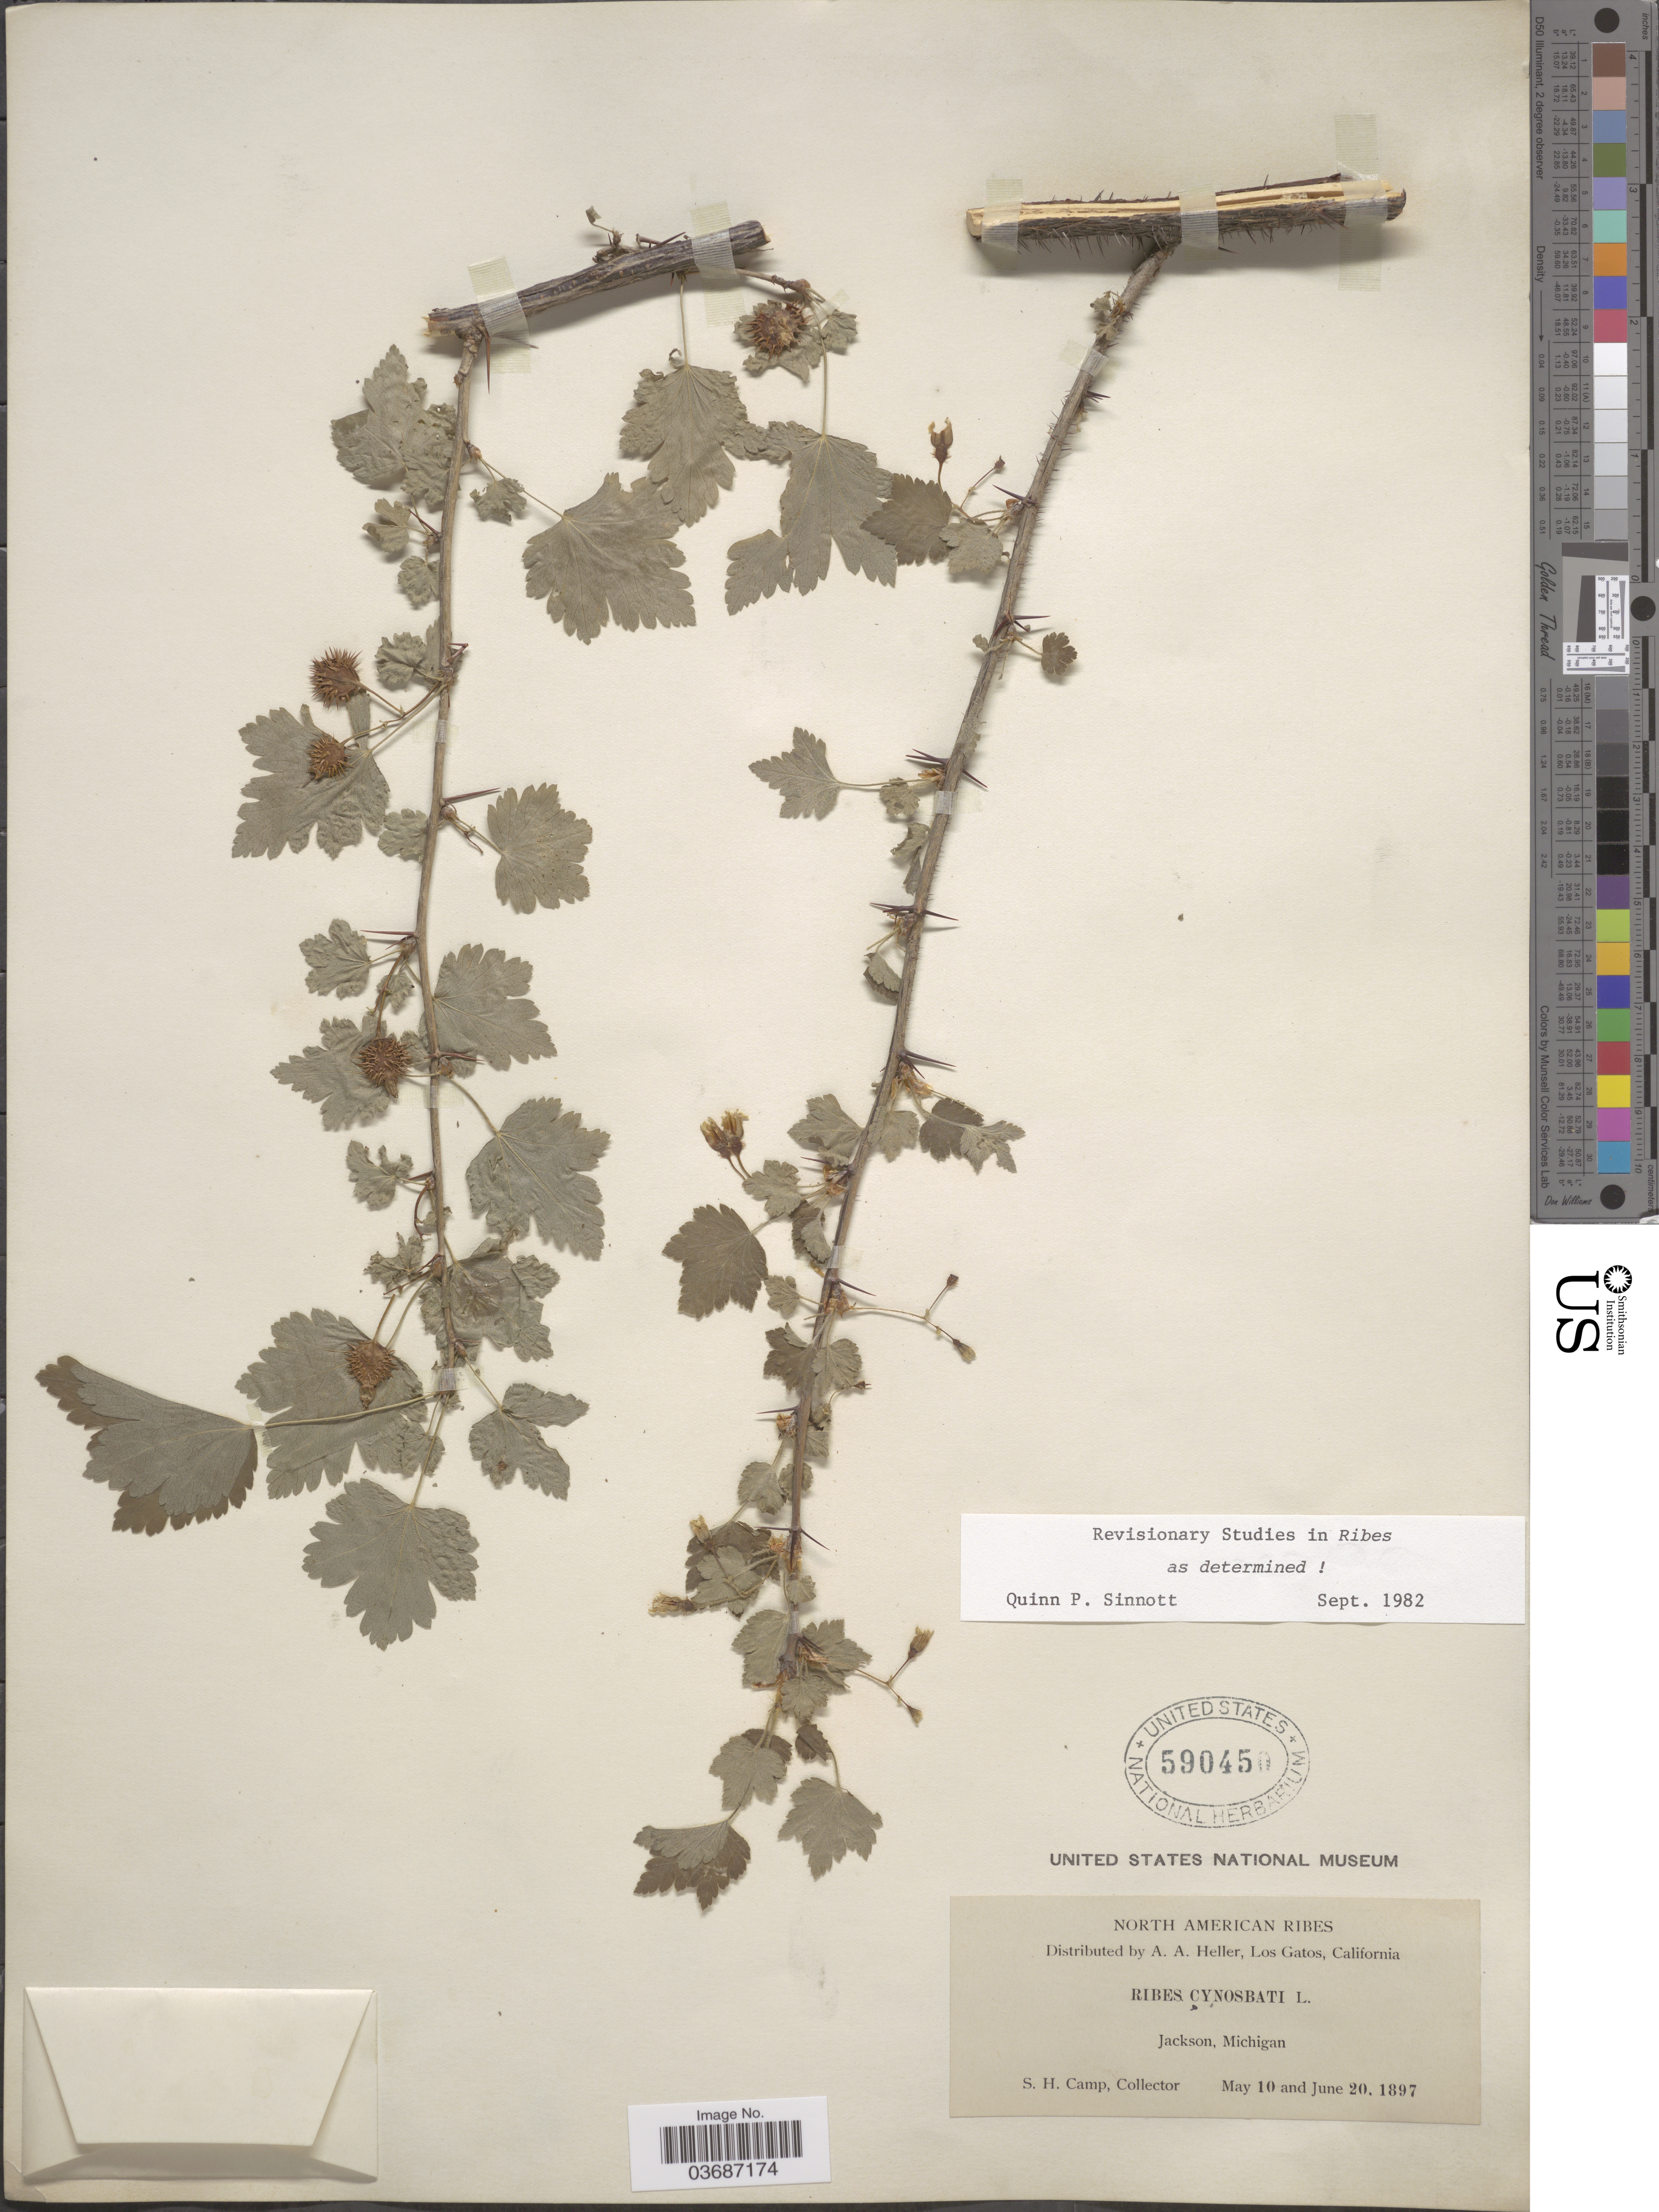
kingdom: Plantae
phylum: Tracheophyta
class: Magnoliopsida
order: Saxifragales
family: Grossulariaceae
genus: Ribes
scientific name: Ribes cynosbati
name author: L.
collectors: S. H. Camp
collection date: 1897-05-10/1897-06-20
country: United States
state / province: Michigan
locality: Jackson.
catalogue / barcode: US 590450